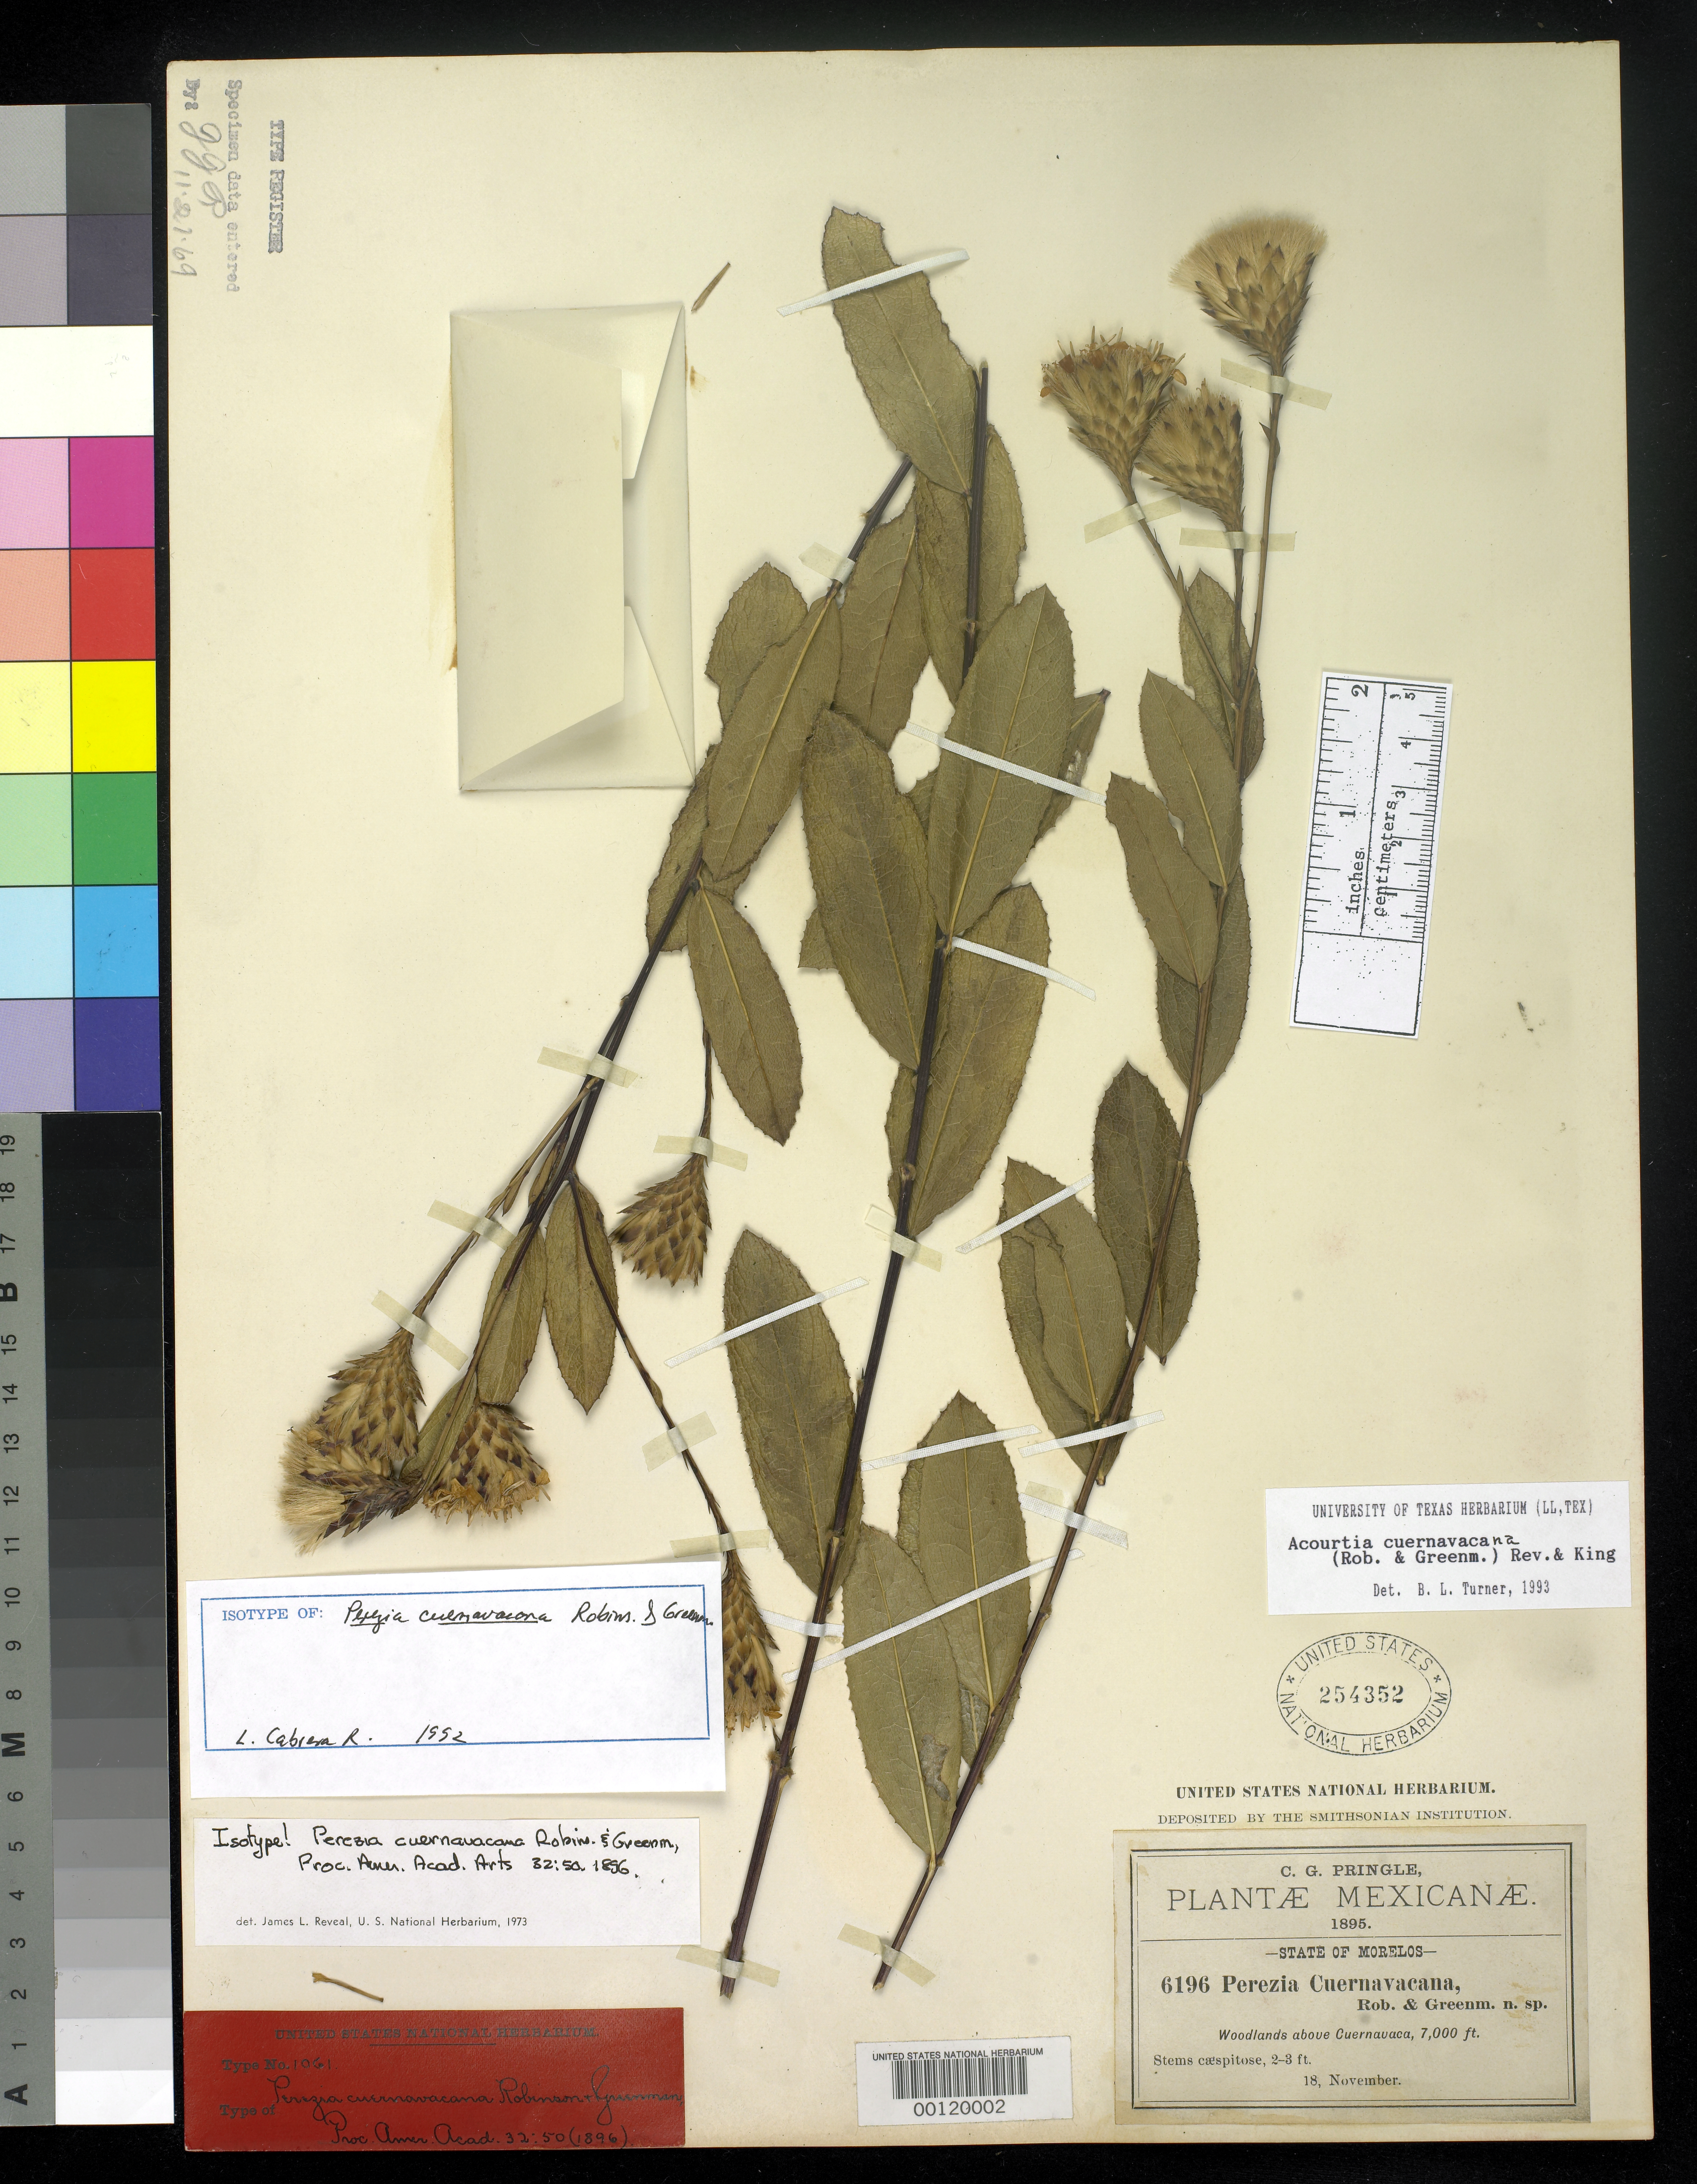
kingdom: Plantae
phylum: Tracheophyta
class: Magnoliopsida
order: Asterales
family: Asteraceae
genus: Perezia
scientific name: Perezia cuernavacana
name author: B.L. Rob. & Greenm.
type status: Isotype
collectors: C. G. Pringle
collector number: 6196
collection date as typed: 18 Nov 1895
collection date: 1895-11-18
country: Mexico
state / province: Morelos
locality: Cuernavaca.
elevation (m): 2134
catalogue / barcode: US 254352